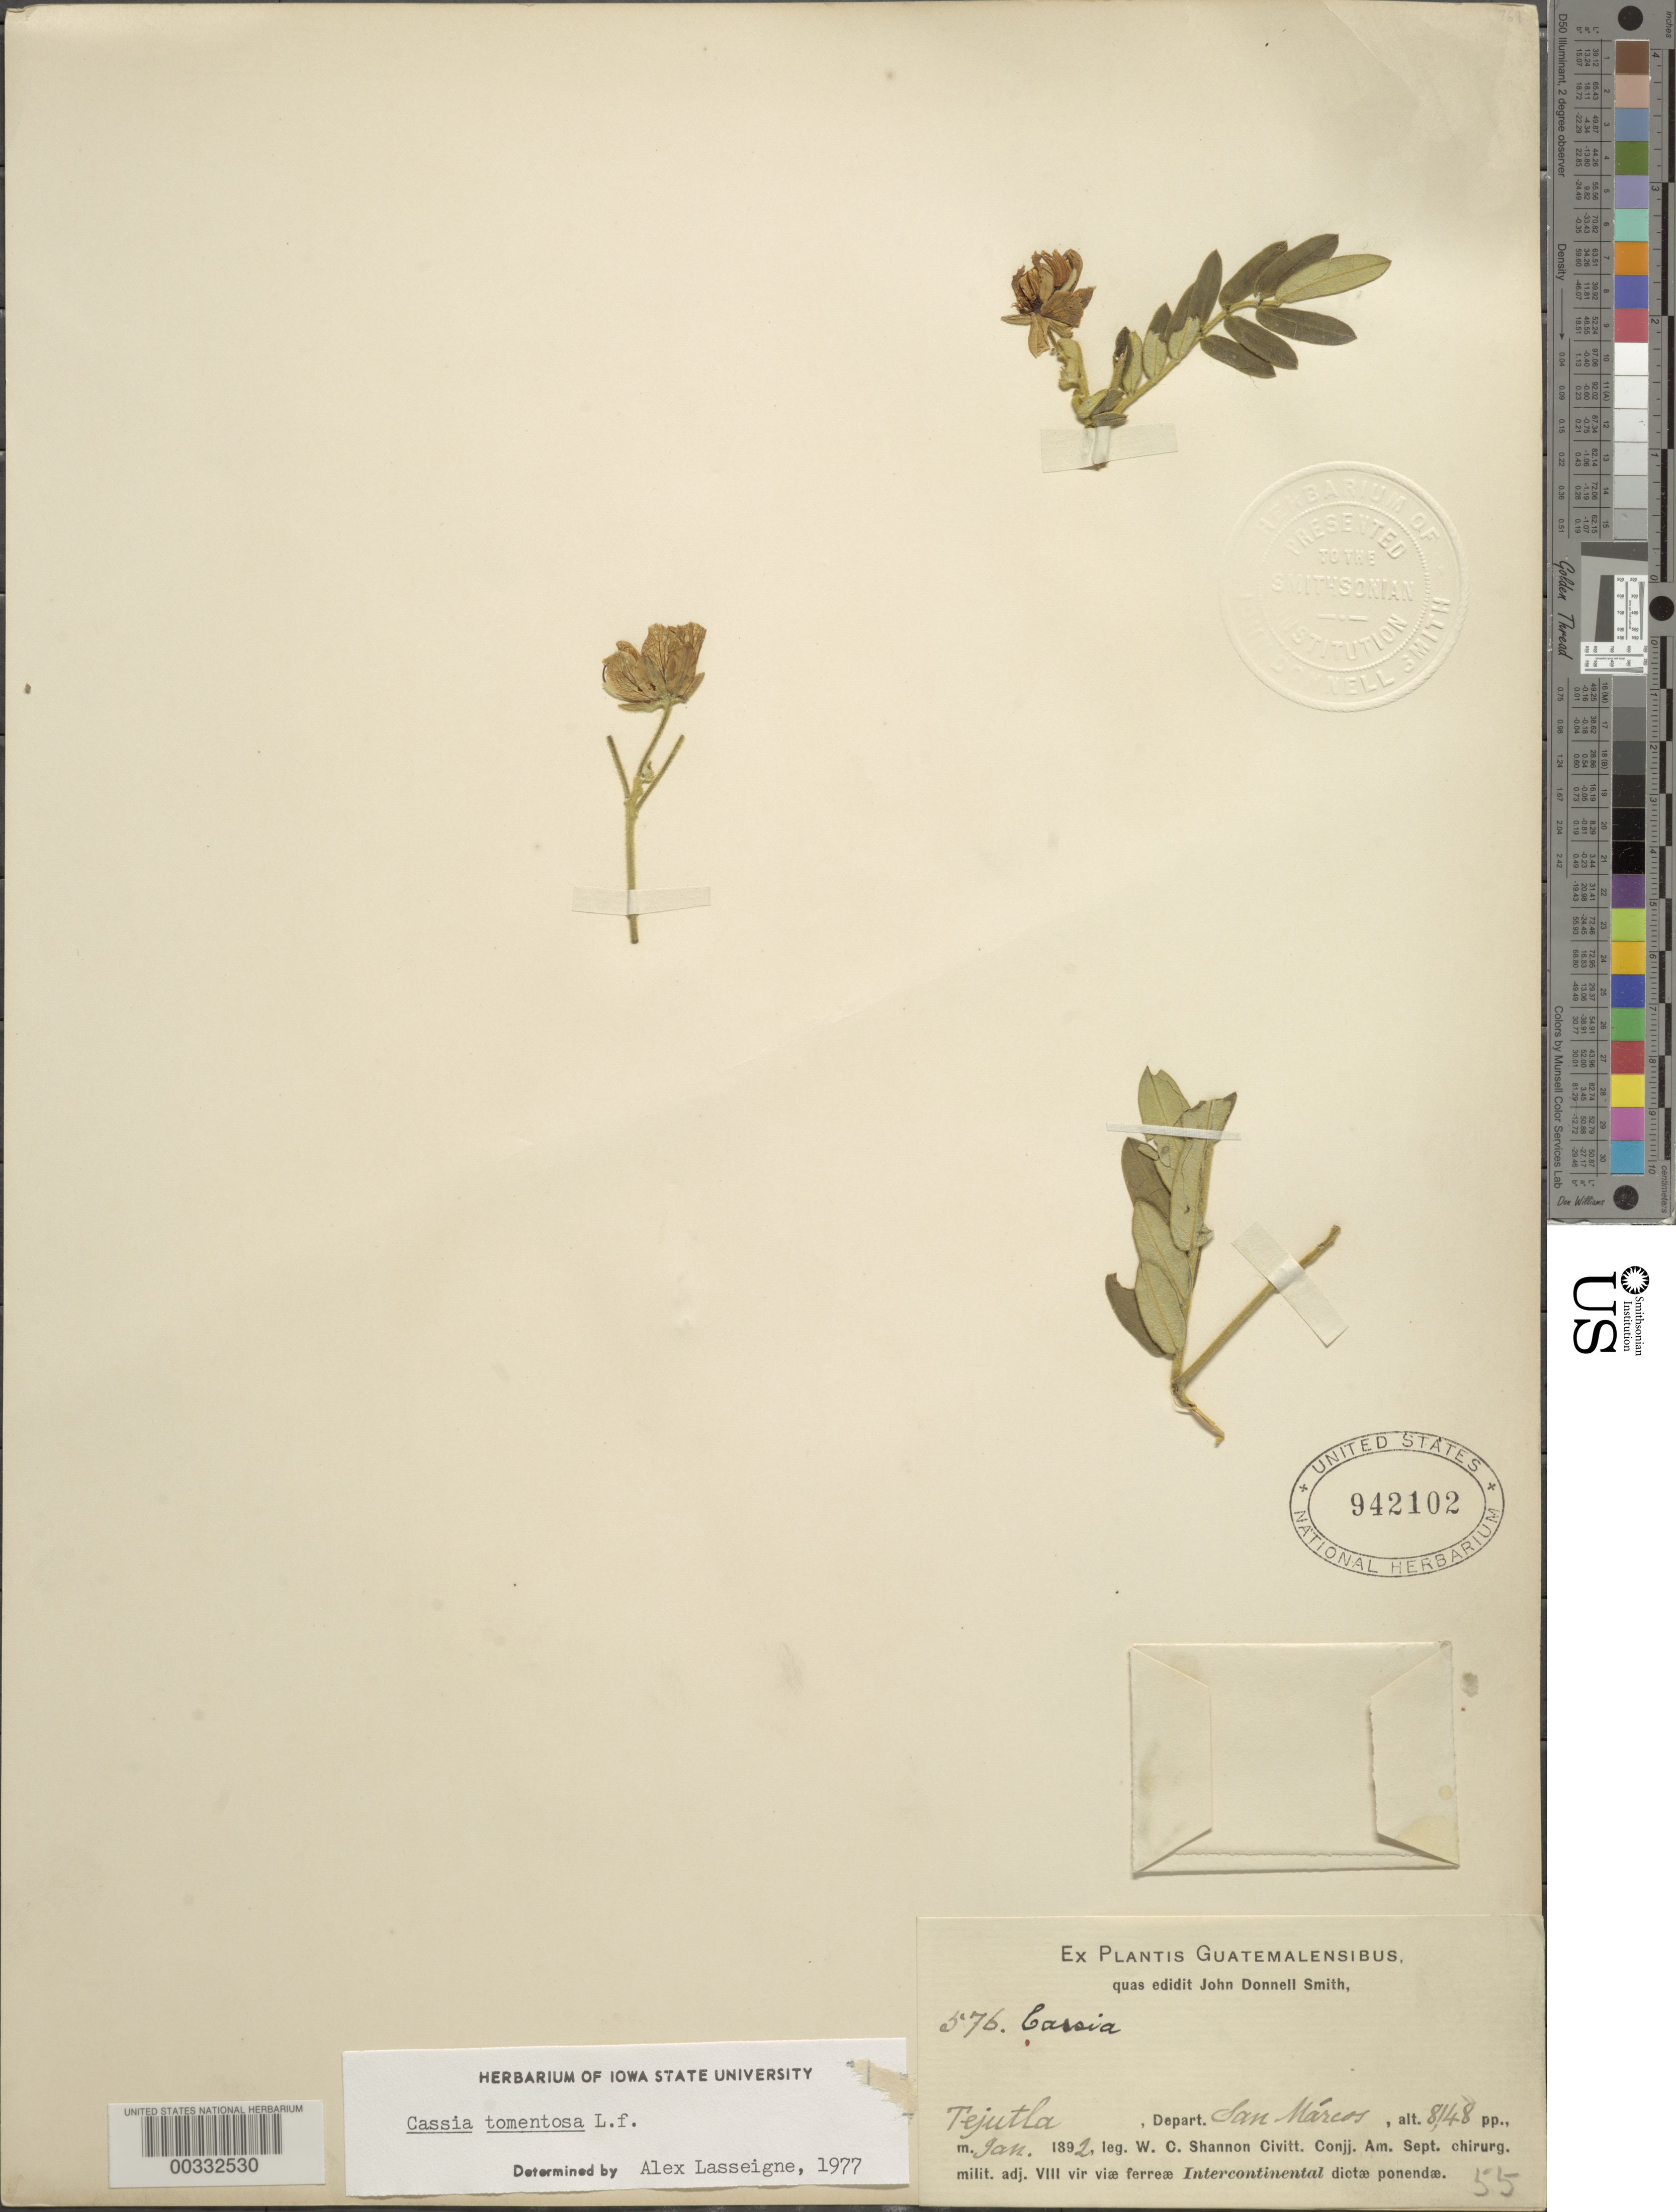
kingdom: Plantae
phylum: Tracheophyta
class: Magnoliopsida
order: Fabales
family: Fabaceae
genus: Senna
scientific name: Senna tomentosa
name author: Batka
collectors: W. C. Shannon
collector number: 576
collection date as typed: Jan 1892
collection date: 1892-01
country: Guatemala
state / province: San Marcos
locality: Tejutla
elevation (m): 2484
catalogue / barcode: US 942102